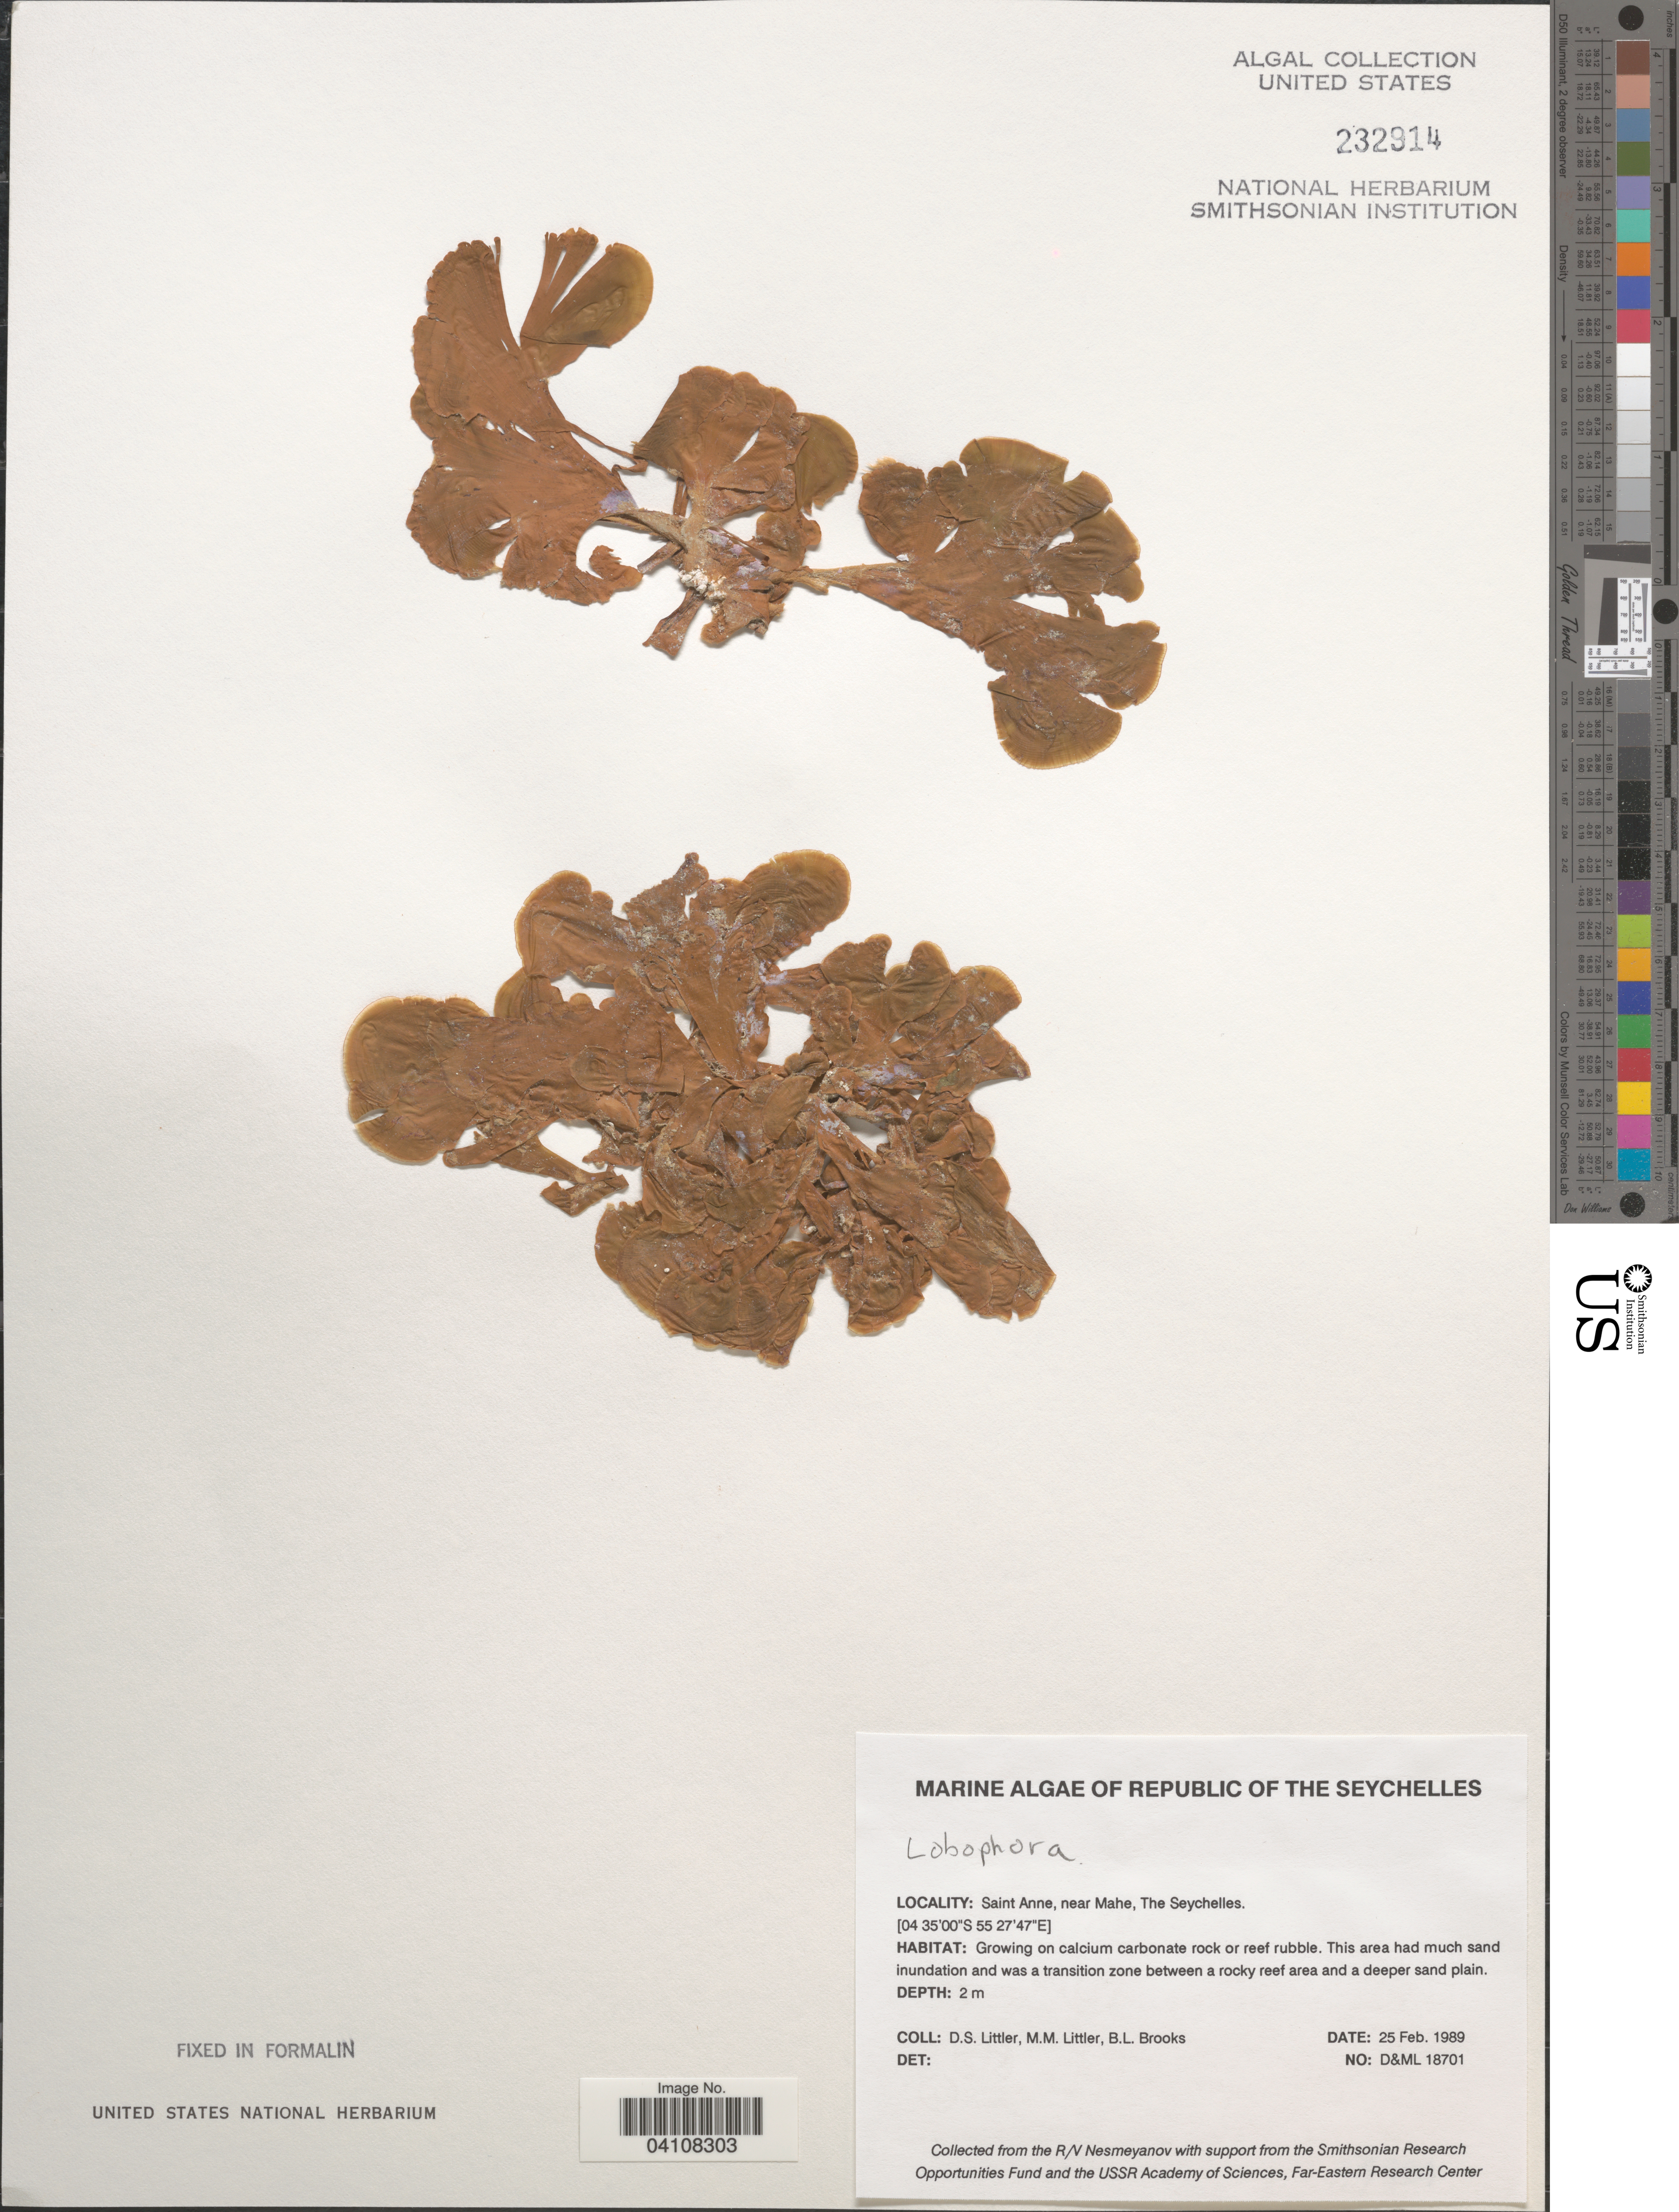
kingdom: Chromista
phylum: Ochrophyta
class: Phaeophyceae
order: Dictyotales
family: Dictyotaceae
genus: Lobophora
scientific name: Lobophora sp.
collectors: D. S. Littler & B. Brooks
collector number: D&ML18701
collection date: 1989-02-25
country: Seychelles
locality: Republic of The Seychelles. Saint Anne, near Mahe.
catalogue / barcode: US 232914